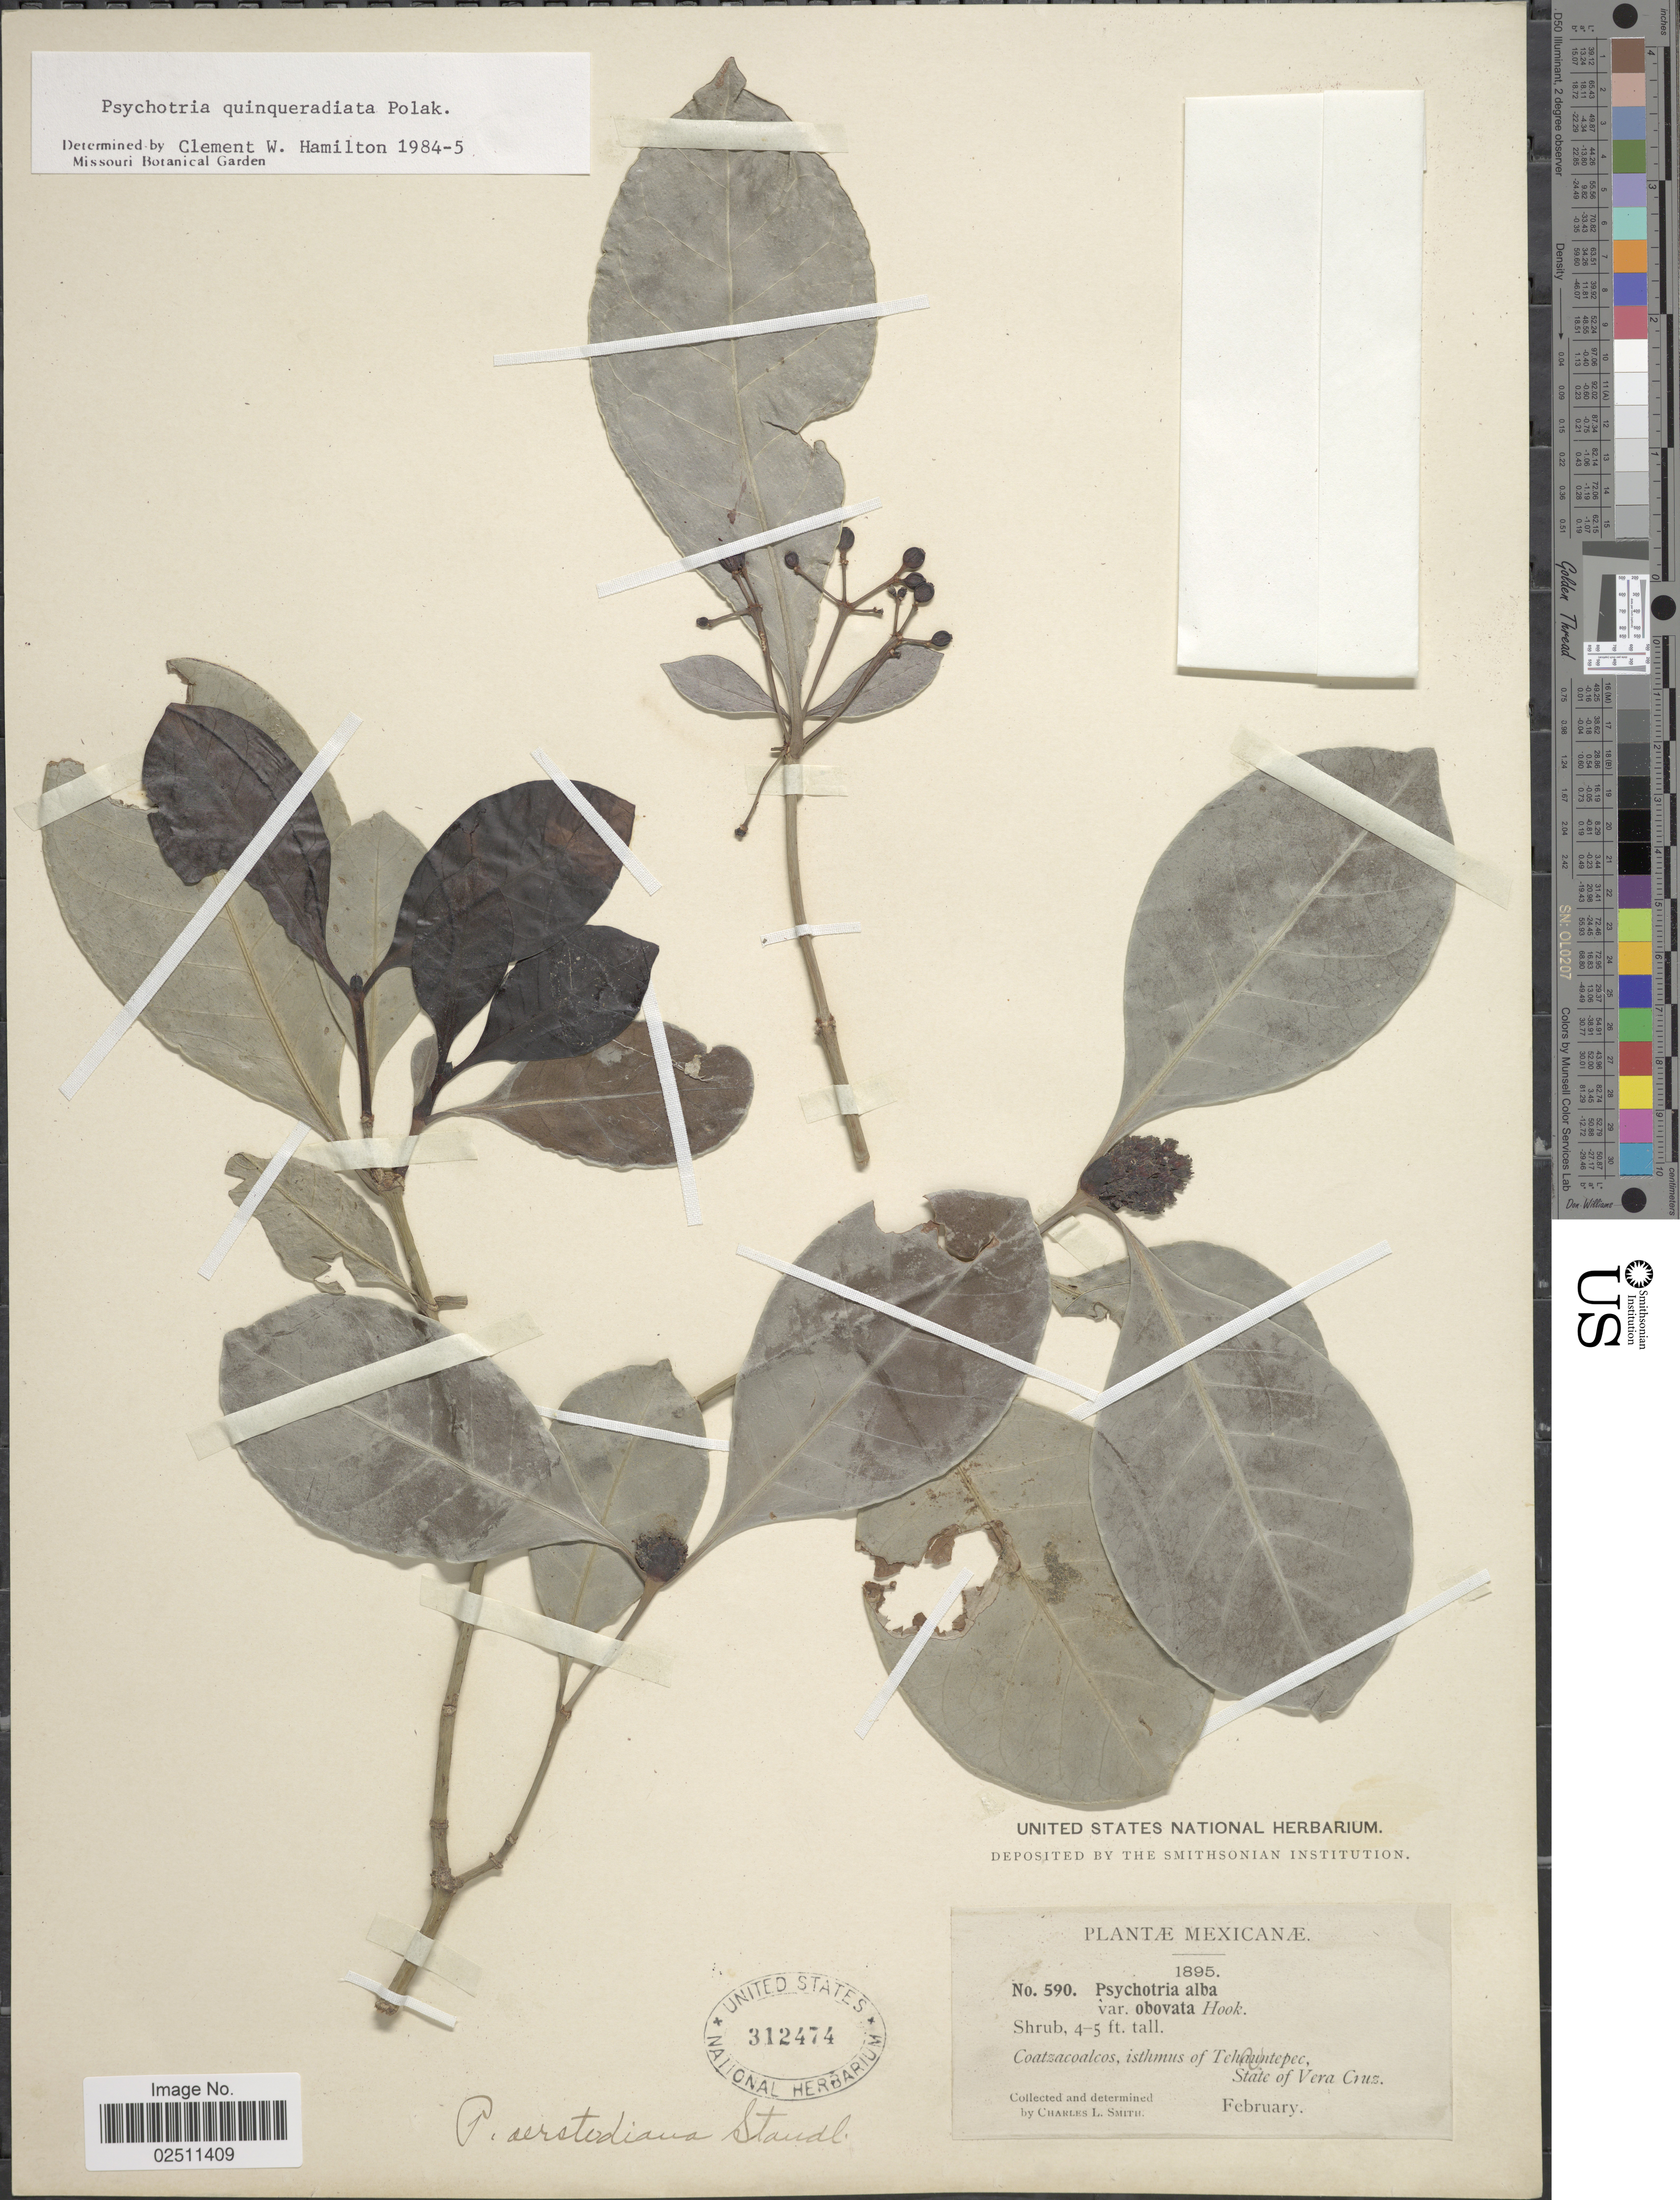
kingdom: Plantae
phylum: Tracheophyta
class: Magnoliopsida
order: Gentianales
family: Rubiaceae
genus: Psychotria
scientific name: Psychotria quinqueradiata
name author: Pol.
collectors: C. L. Smith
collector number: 590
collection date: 1895-02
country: Mexico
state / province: Veracruz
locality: Coatzacoalcos, isthmus of Tehuantepec. State of Veracruz.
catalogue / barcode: US 312474